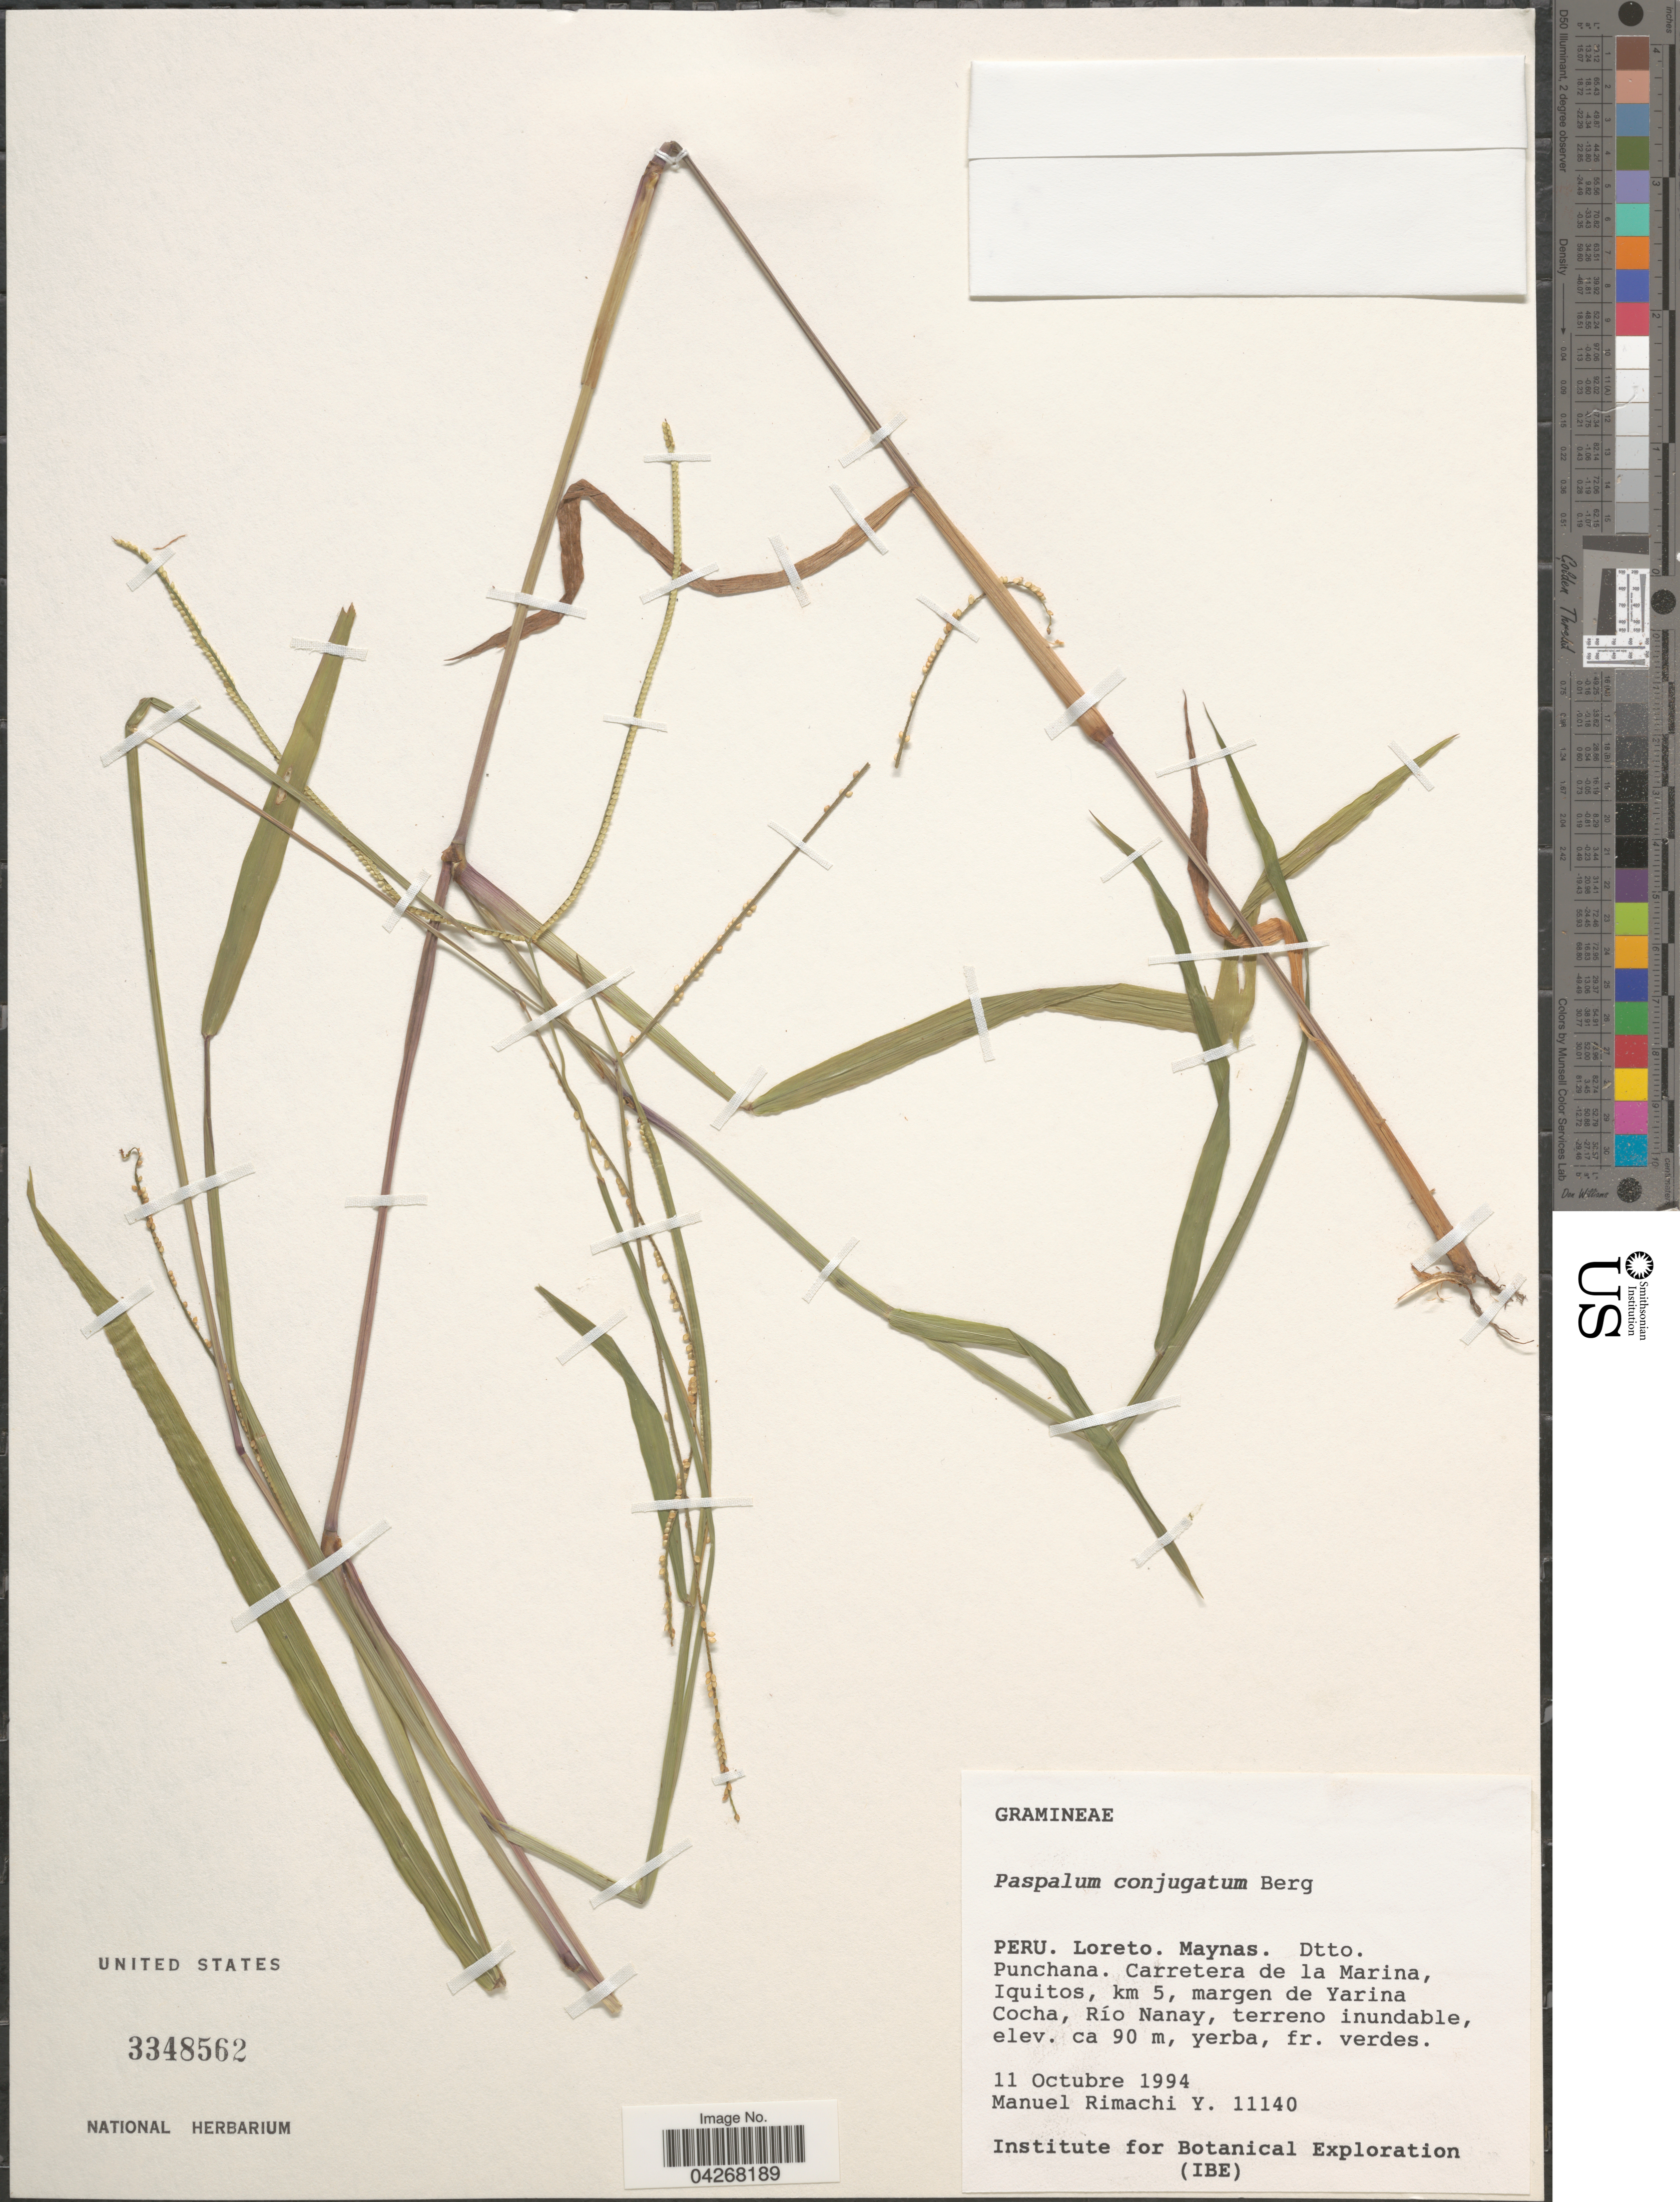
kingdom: Plantae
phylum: Tracheophyta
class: Liliopsida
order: Poales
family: Poaceae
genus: Paspalum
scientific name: Paspalum conjugatum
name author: P.J. Bergius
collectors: M. Rimachi Y.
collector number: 11140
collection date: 1994-10-11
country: Peru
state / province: Loreto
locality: Maynas. Dtto. Punchana. Carretera de la Marina, Iquitos, km 5, margen de Yarina Cocha, Río Nanay. Institute for Botanical Exploration (IBE).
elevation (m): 90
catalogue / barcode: US 3348562